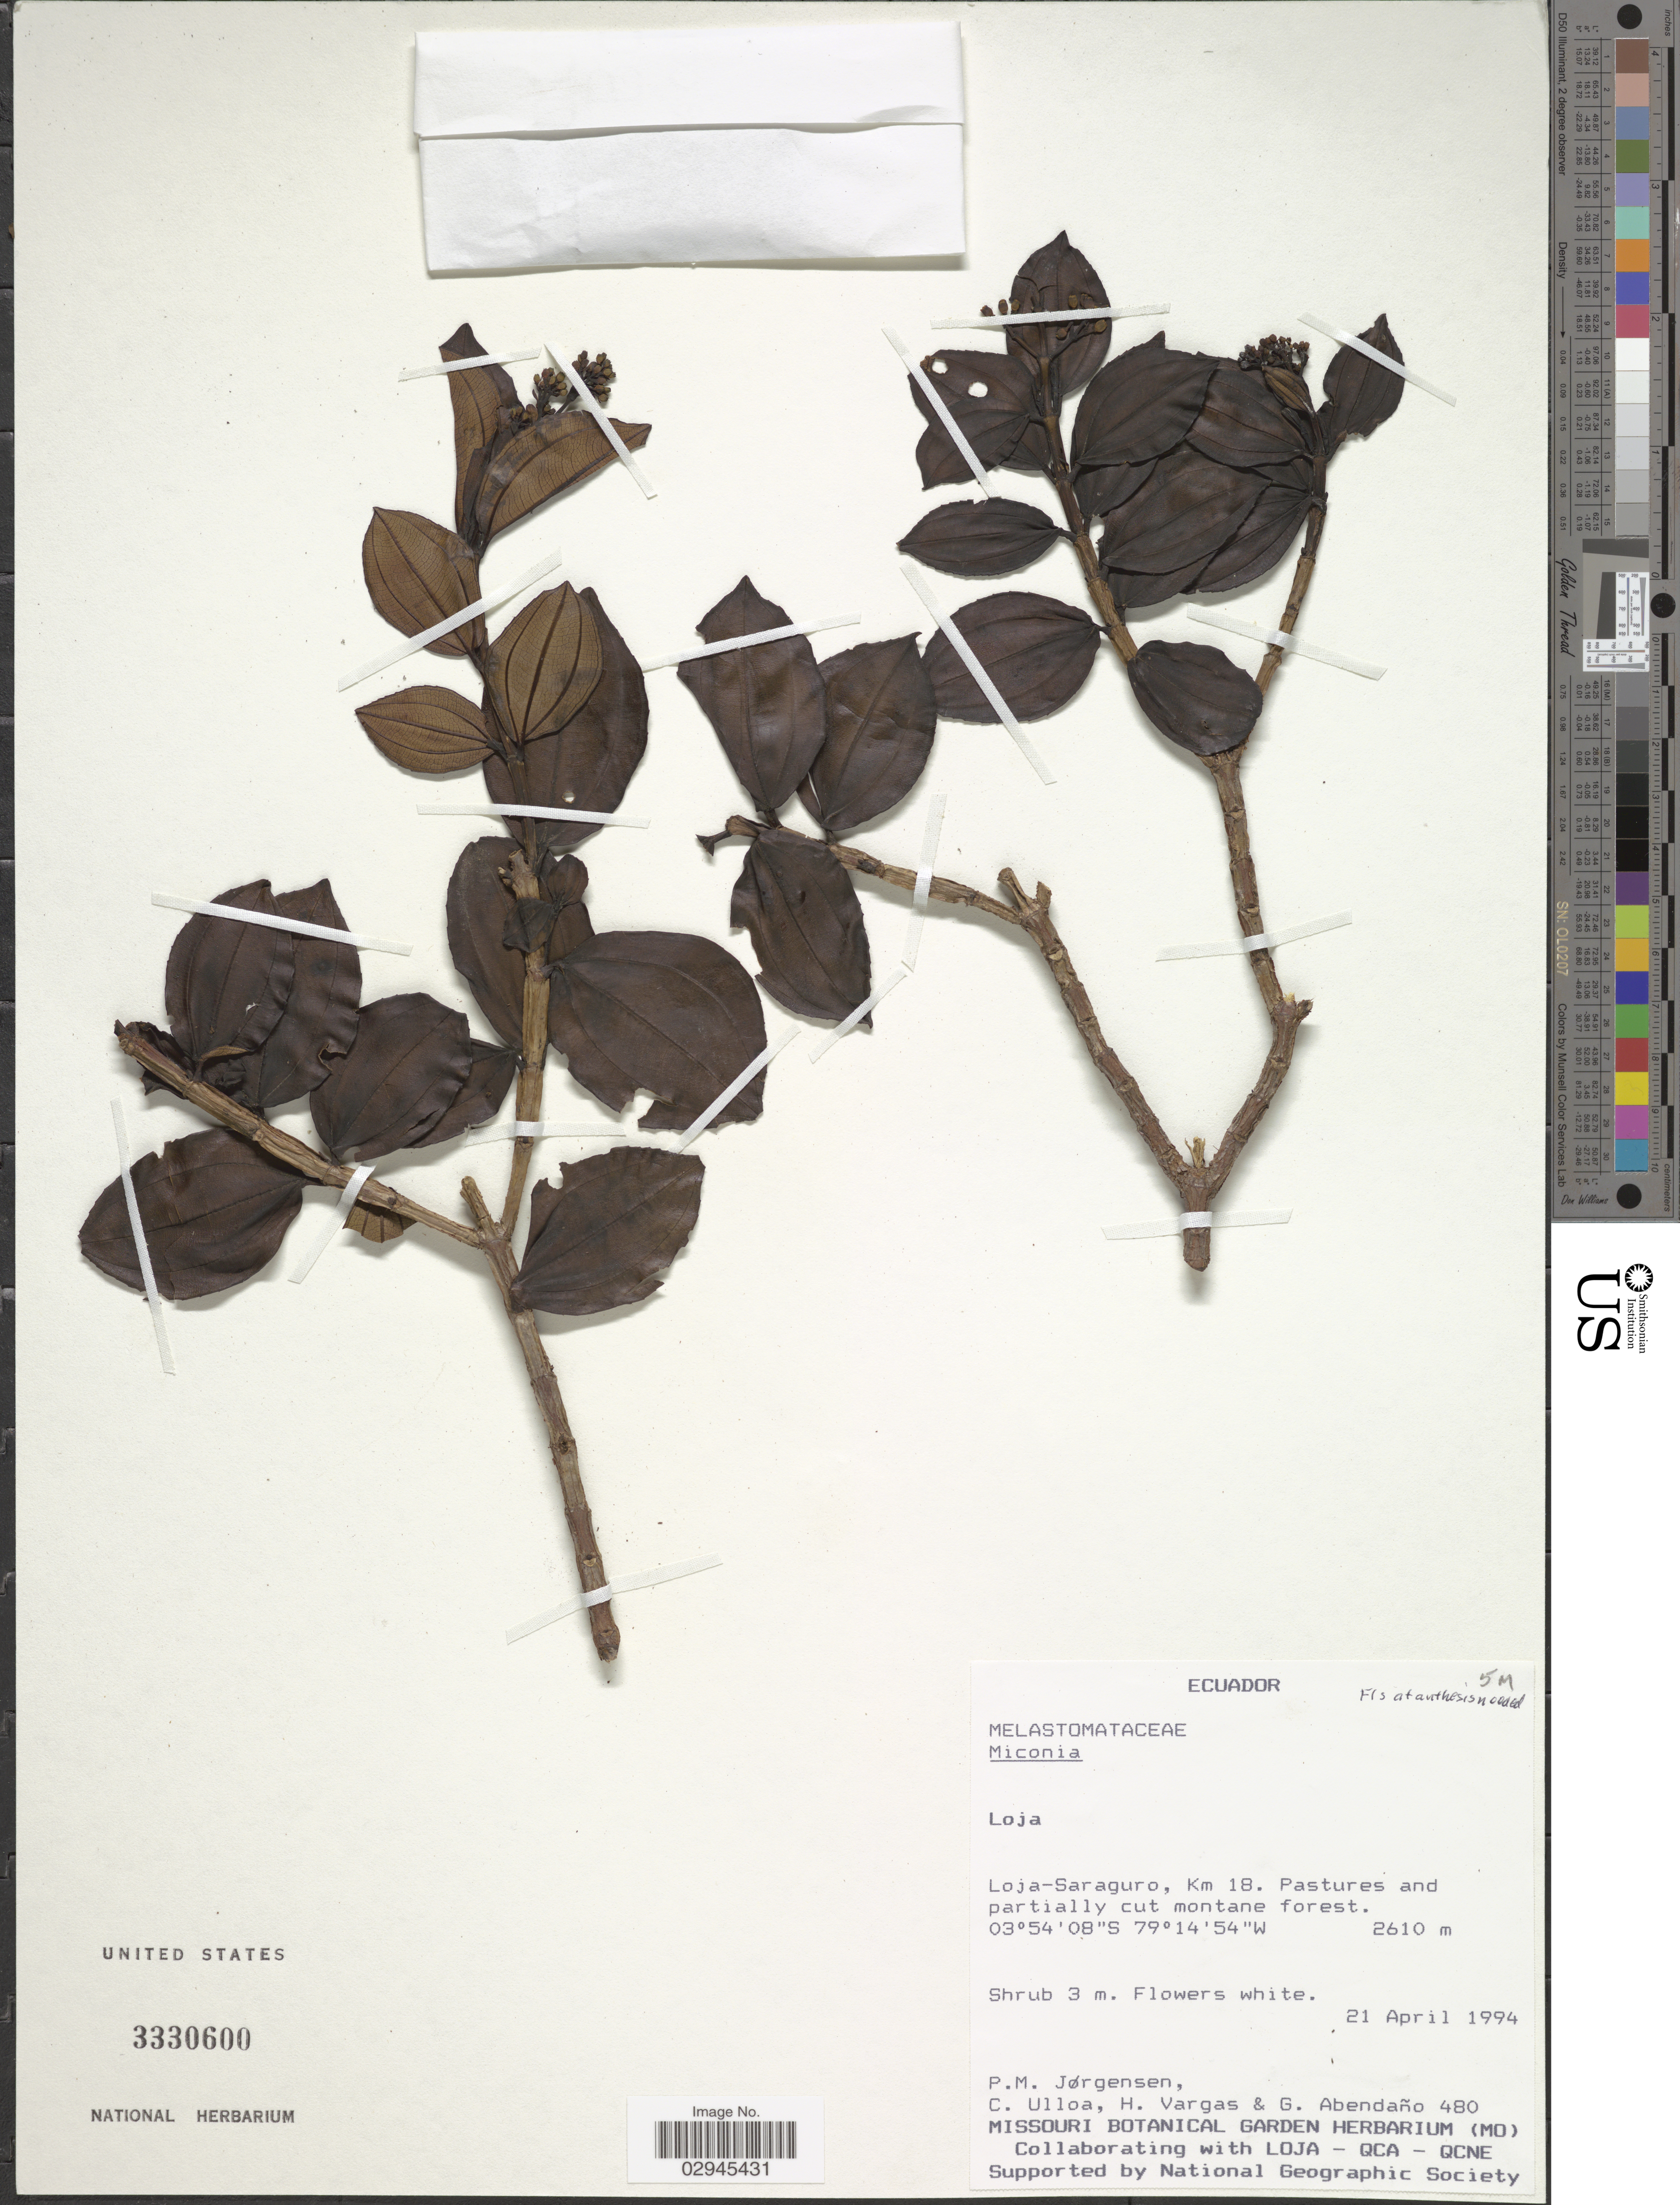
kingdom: Plantae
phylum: Tracheophyta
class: Magnoliopsida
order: Myrtales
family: Melastomataceae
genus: Miconia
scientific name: Miconia sp.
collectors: P. M. Jørgensen, C. Ulloa, H. Vargas & G. Abendaño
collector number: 480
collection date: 1994-04-21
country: Ecuador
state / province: Loja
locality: Loja-Saraguro, Km 18. Pastures and partially cut montane forest.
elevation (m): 2610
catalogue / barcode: US 3330600